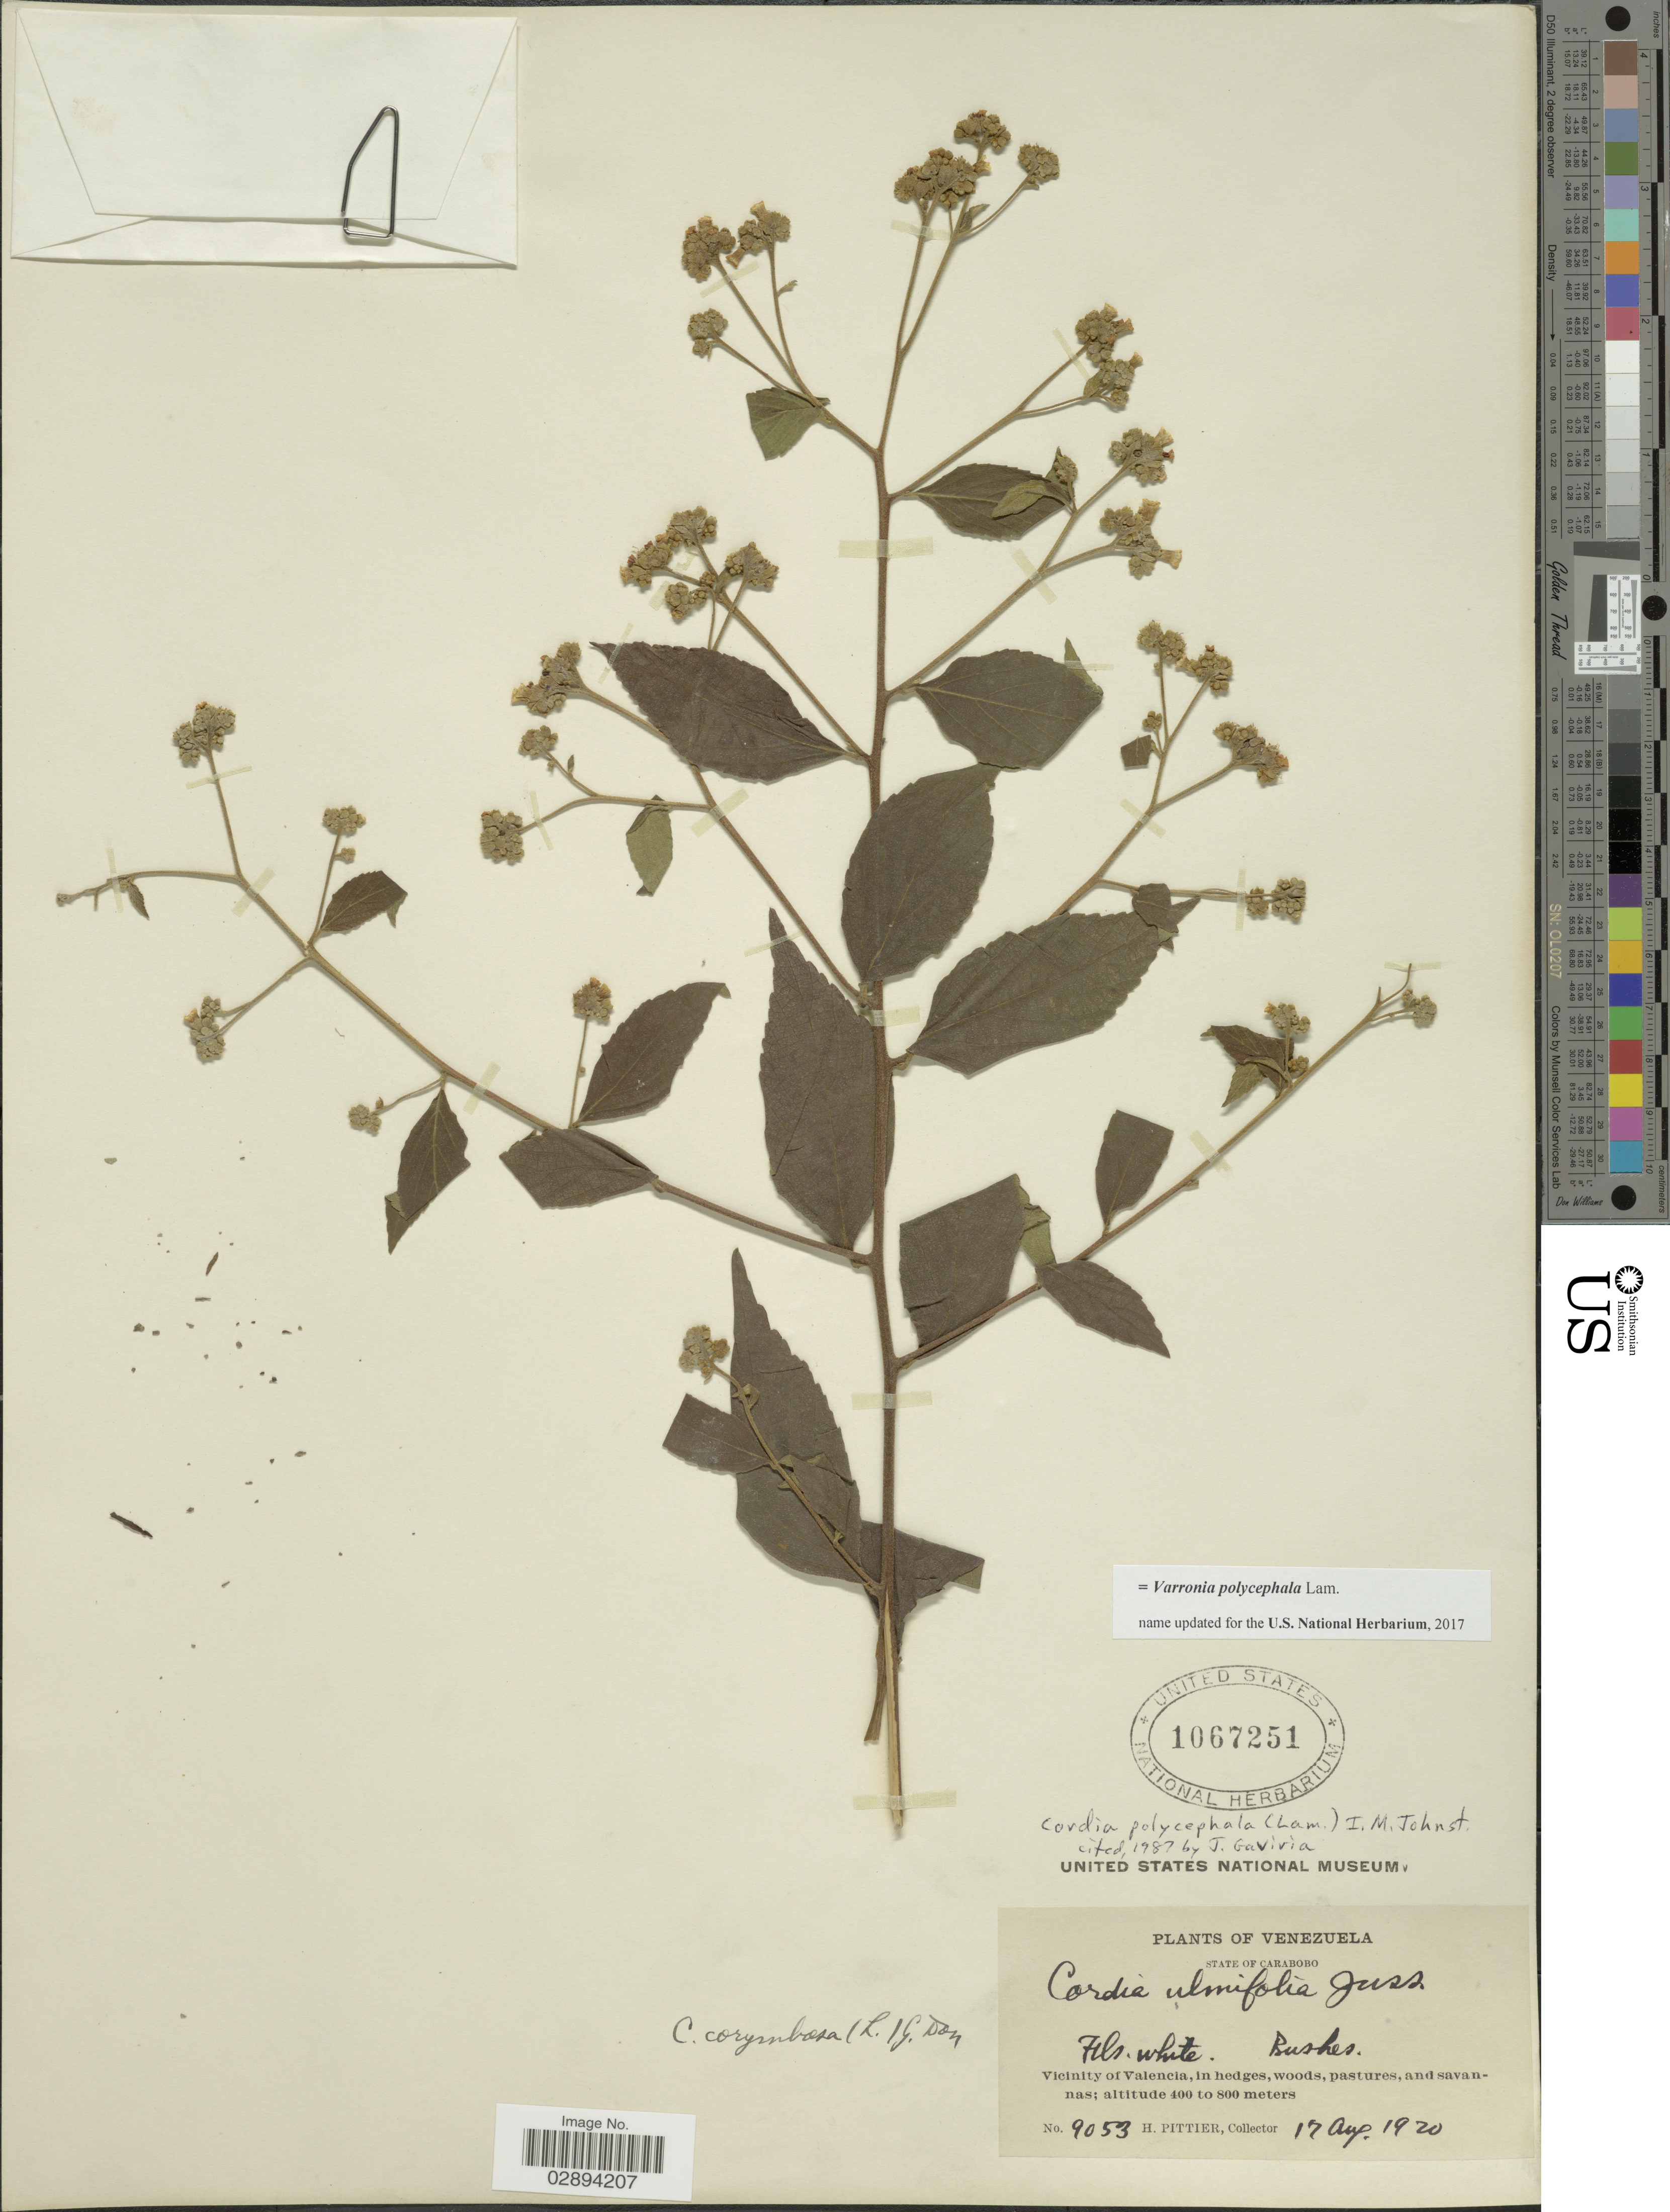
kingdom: Plantae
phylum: Tracheophyta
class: Magnoliopsida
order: Boraginales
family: Cordiaceae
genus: Varronia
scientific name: Varronia polycephala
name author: Lam.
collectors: H. F. Pittier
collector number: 9053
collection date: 1920-08-17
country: Venezuela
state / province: Carabobo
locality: Vicinity of Valencia, in hedges, woods, pastures, and savannas.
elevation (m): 400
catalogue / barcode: US 1067251